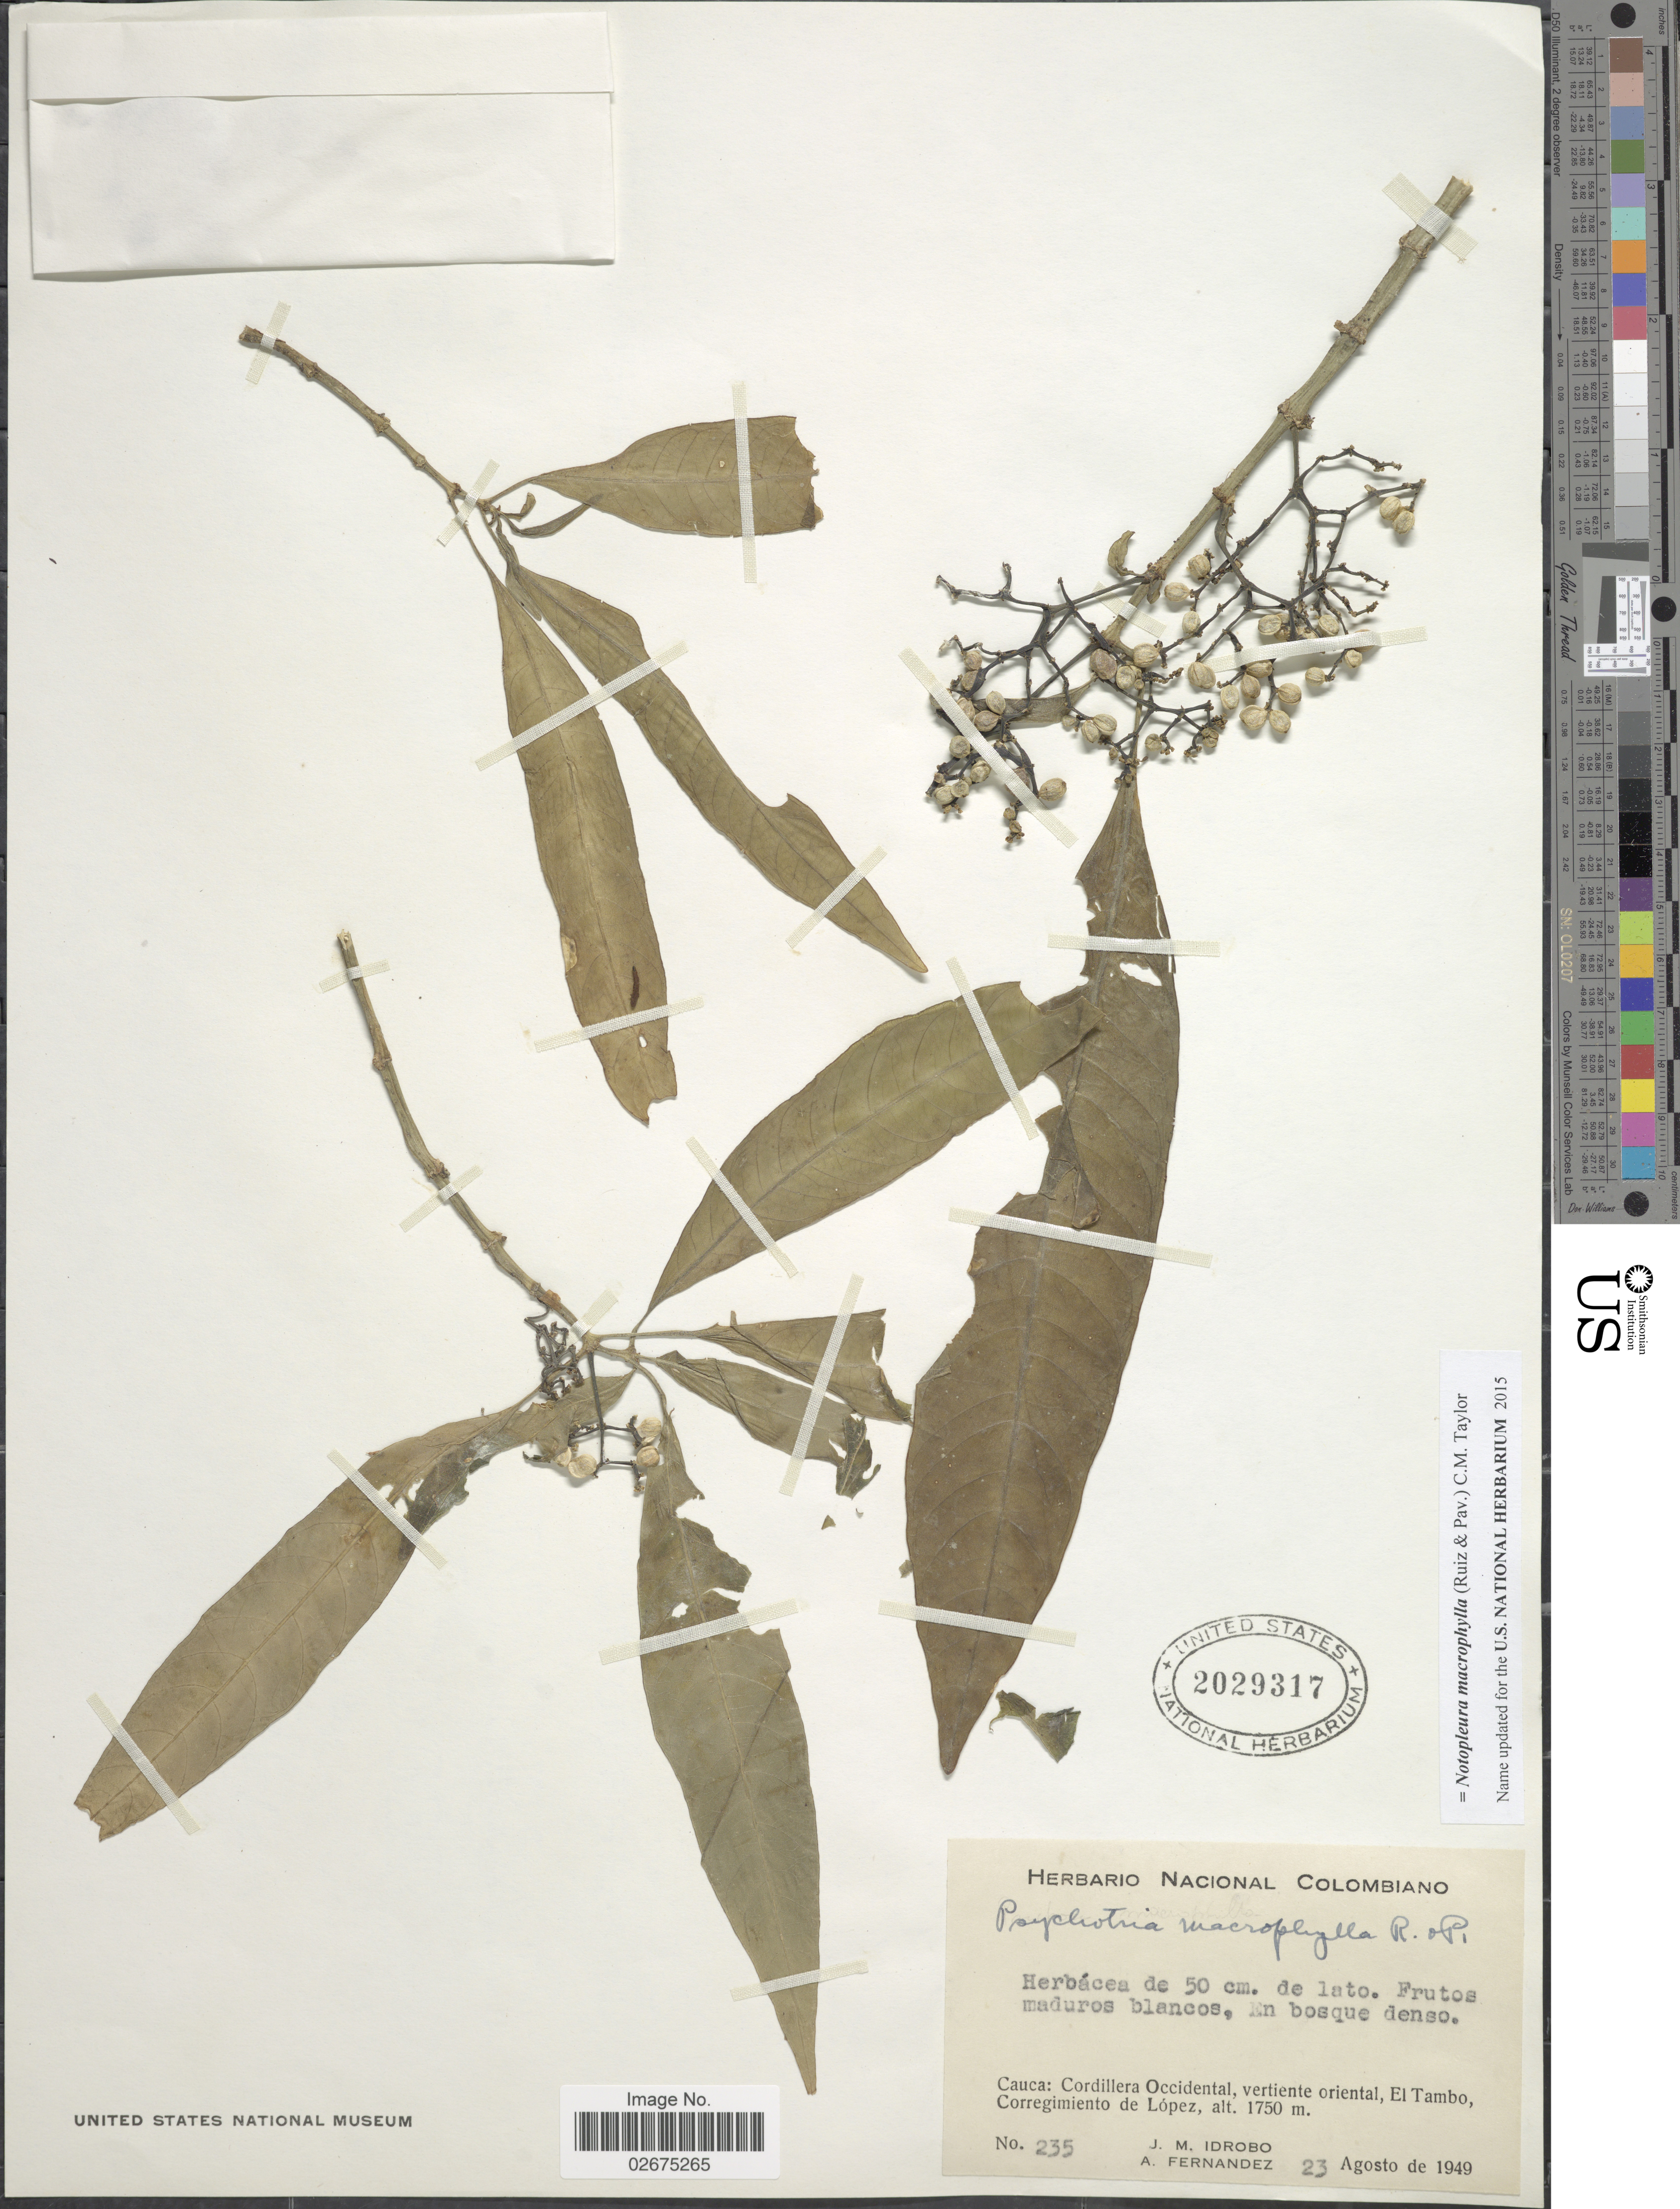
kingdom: Plantae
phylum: Tracheophyta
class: Magnoliopsida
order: Gentianales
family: Rubiaceae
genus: Notopleura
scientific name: Notopleura macrophylla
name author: (Ruiz & Pav.) C.M. Taylor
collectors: J. M. Idrobo & A. Fernandez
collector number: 235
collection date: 1949-08-23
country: Colombia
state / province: Cauca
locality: Cordillera Occidental, vertiente oriental, El Tambo, Corregimiento de López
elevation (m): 1750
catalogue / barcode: US 2029317